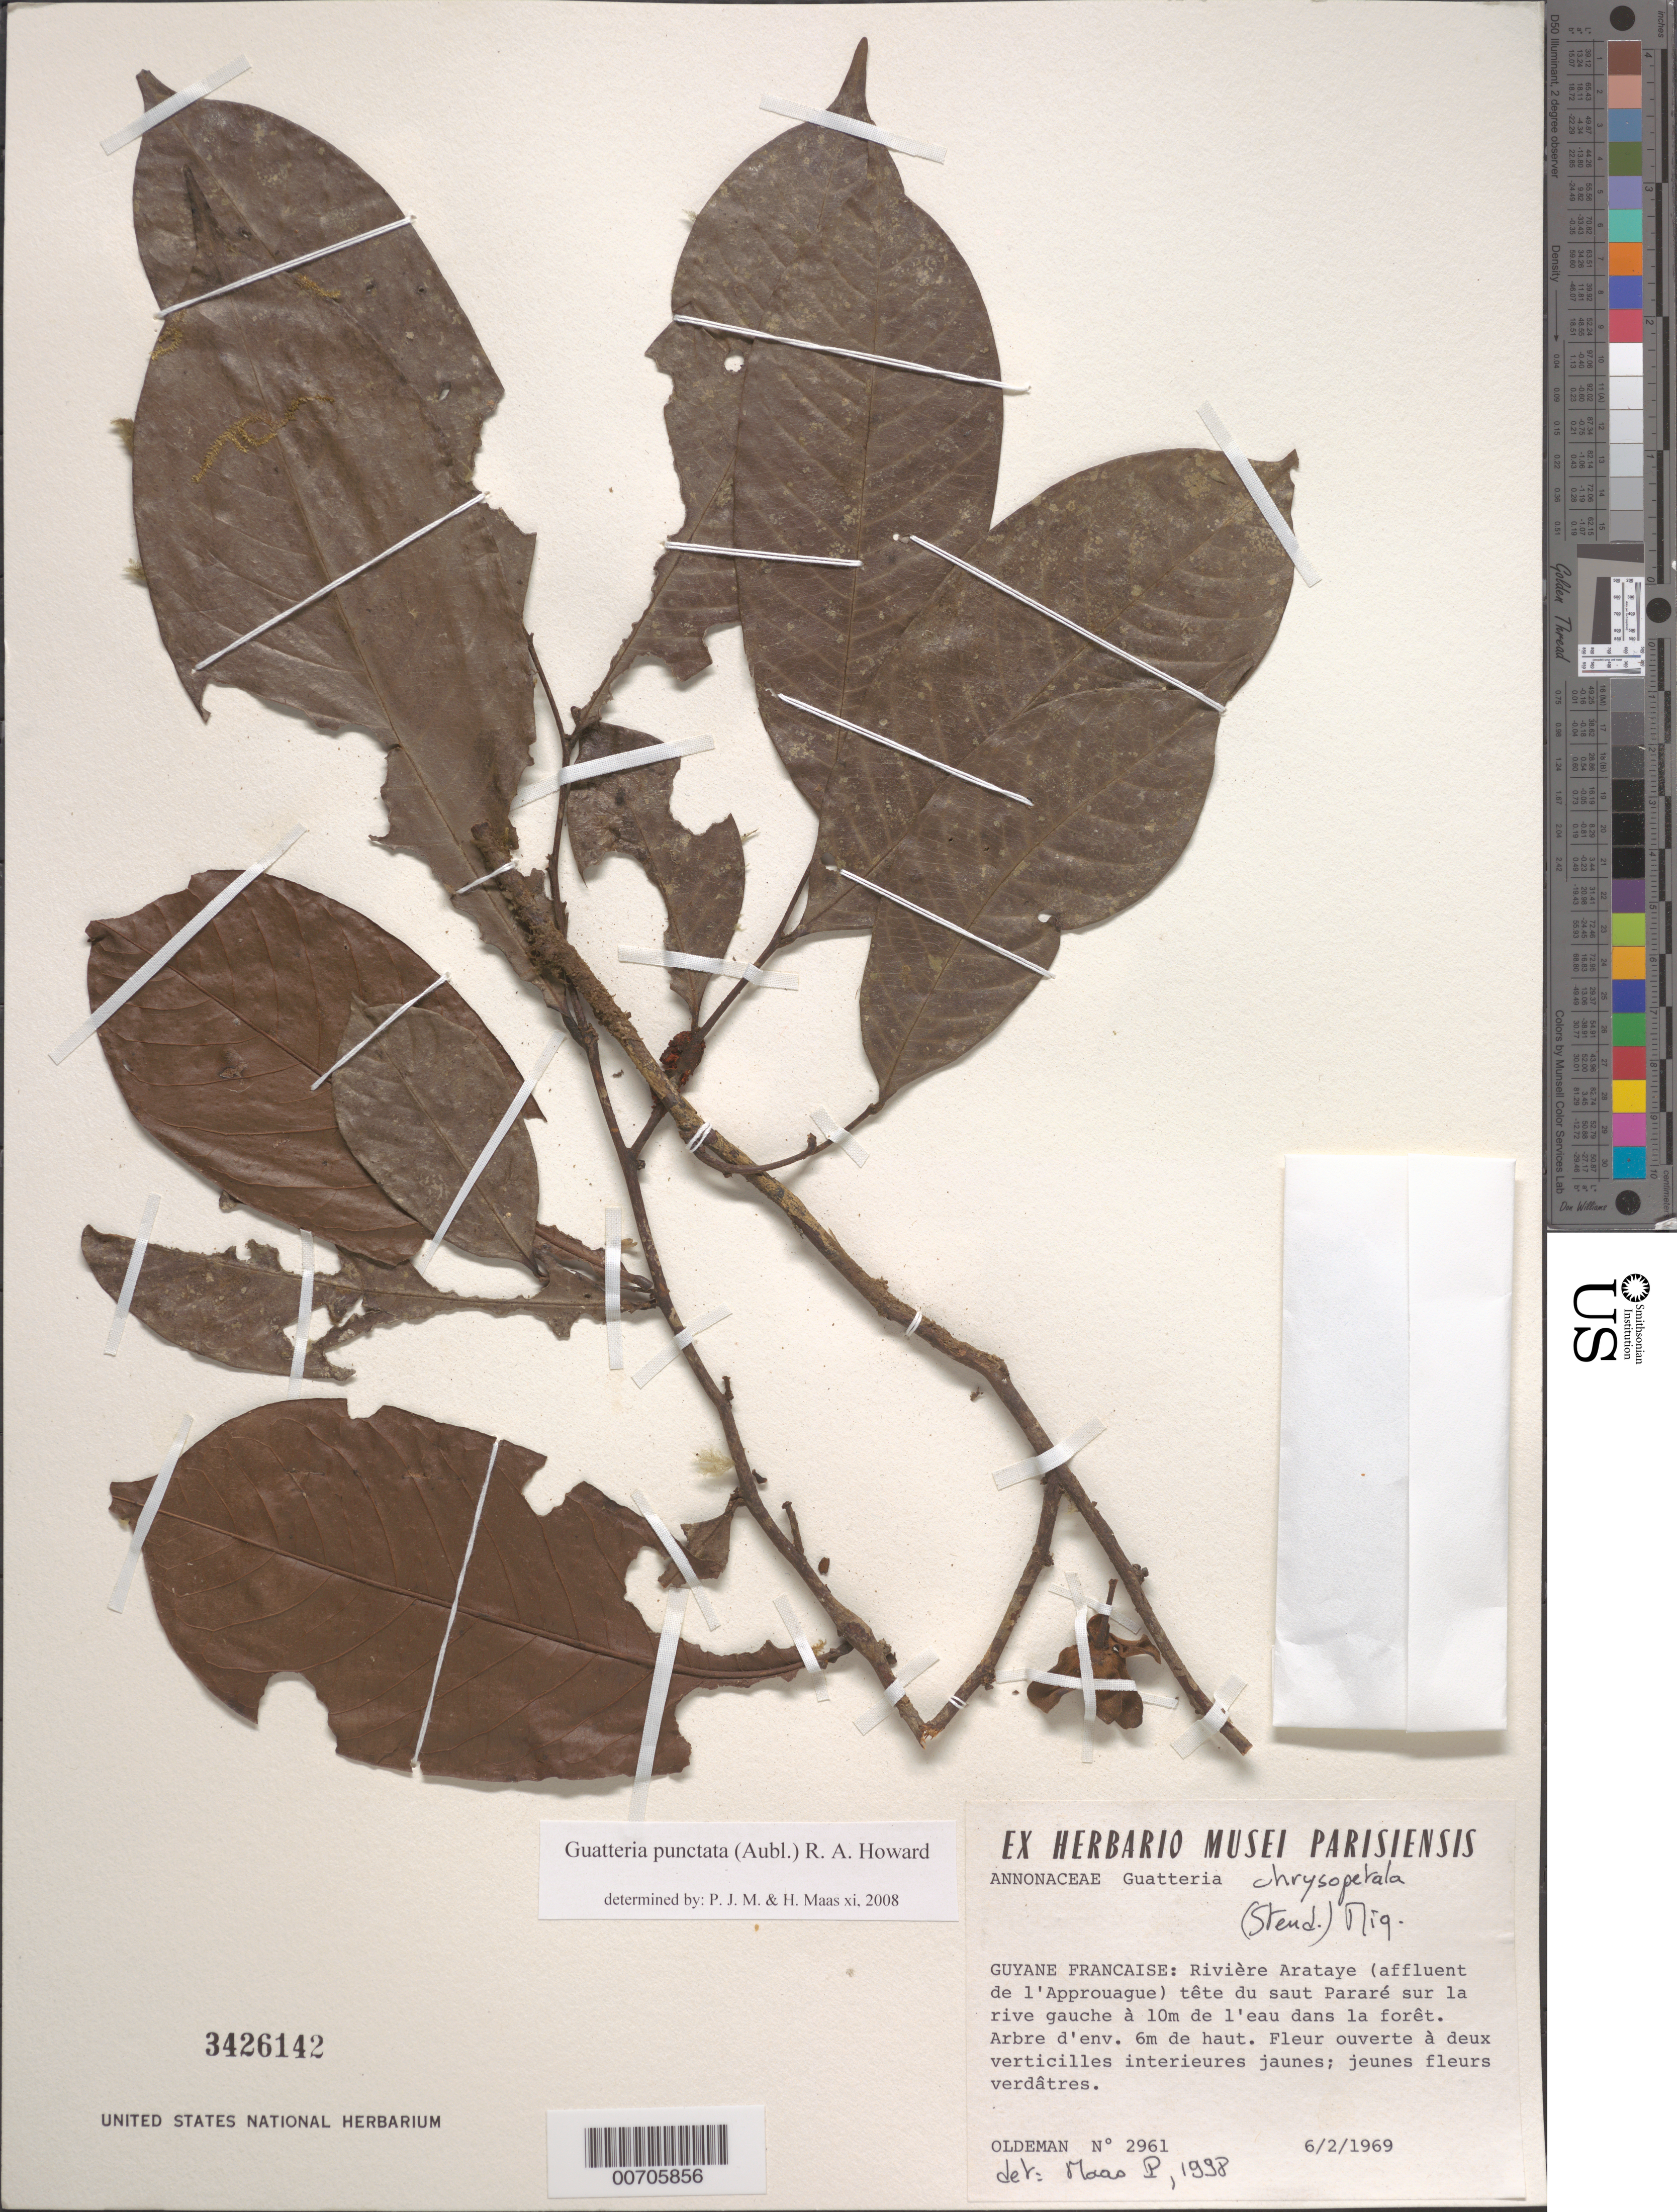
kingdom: Plantae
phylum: Tracheophyta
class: Magnoliopsida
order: Magnoliales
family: Annonaceae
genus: Guatteria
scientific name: Guatteria punctata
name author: (Aubl.) R.A. Howard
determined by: Maas, Paul J.; Maas, H.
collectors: R. Oldeman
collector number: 2961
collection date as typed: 6-Feb-69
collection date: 1969-02-06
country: French Guiana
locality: Rivière Arataye (affluent de l'Approuague), Saut Pararé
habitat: Dans la forest, a 10 m de l'eau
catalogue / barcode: US 3426142